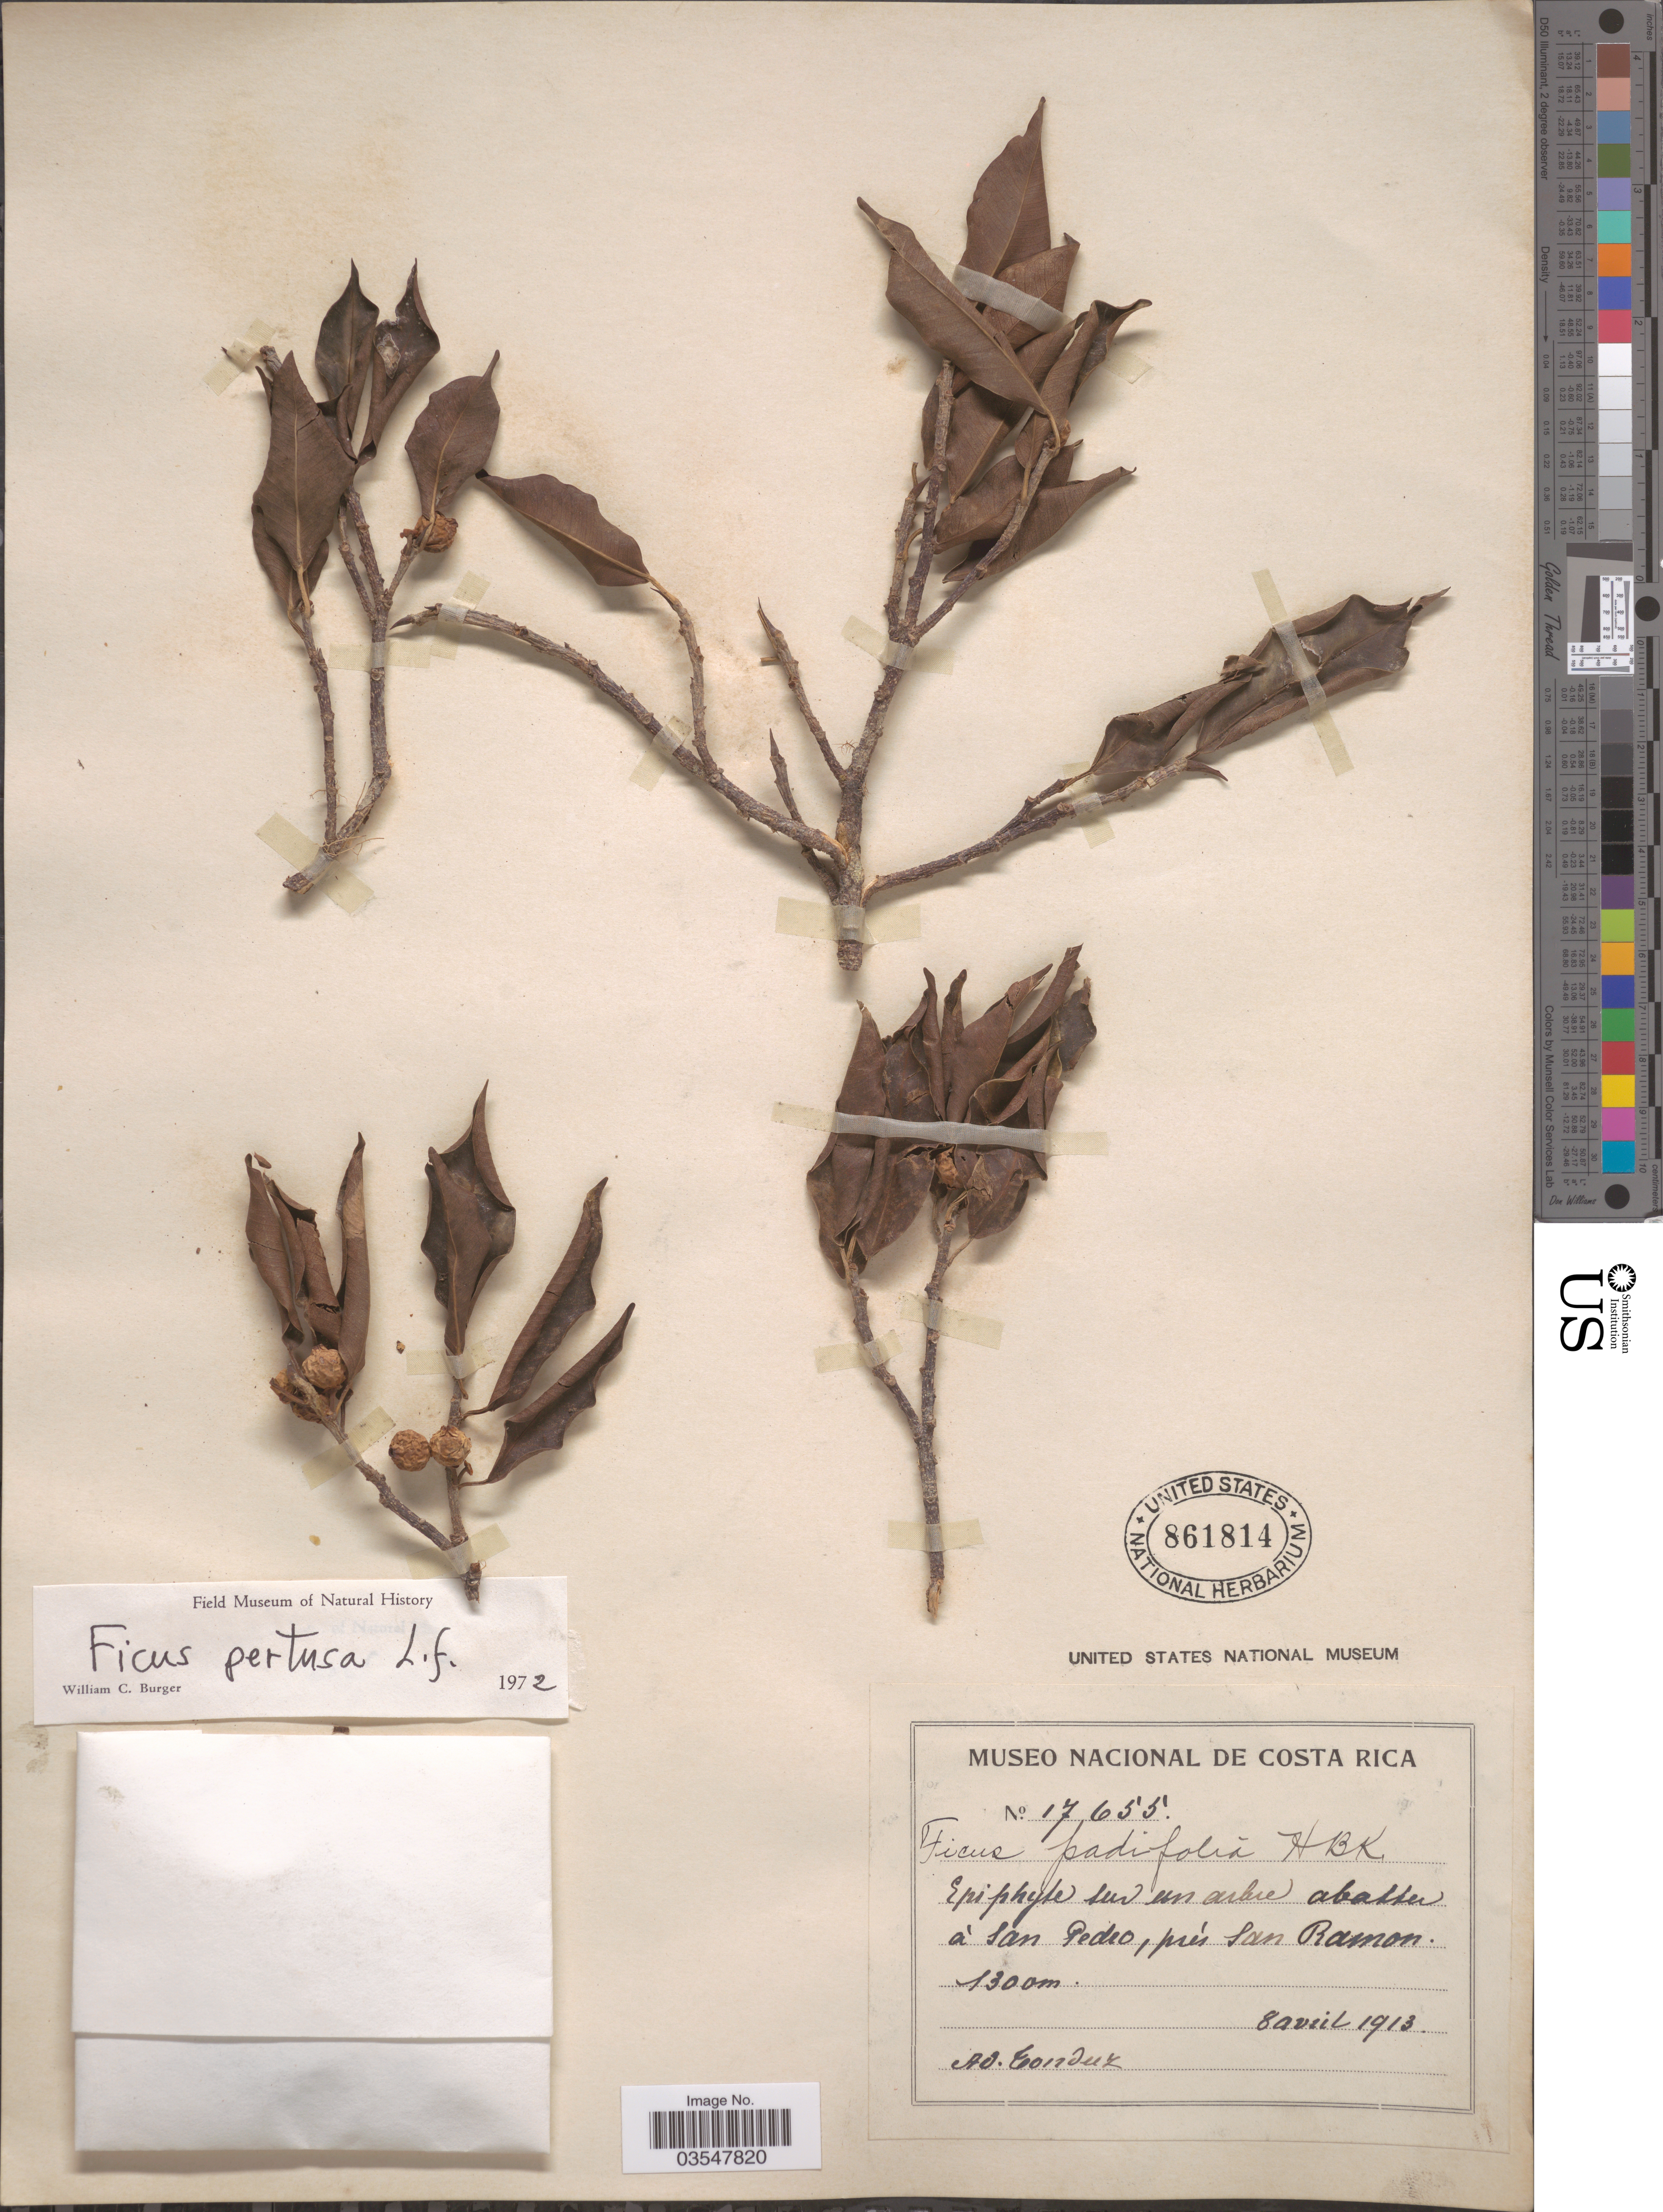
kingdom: Plantae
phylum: Tracheophyta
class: Magnoliopsida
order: Rosales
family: Moraceae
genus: Ficus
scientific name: Ficus pertusa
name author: L. f.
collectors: A. Tonduz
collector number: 17655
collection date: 1913-04-08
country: Costa Rica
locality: Epiphyte dans un arbre abatter, à San Pedro, près San Ramon.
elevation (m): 1300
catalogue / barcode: US 861814